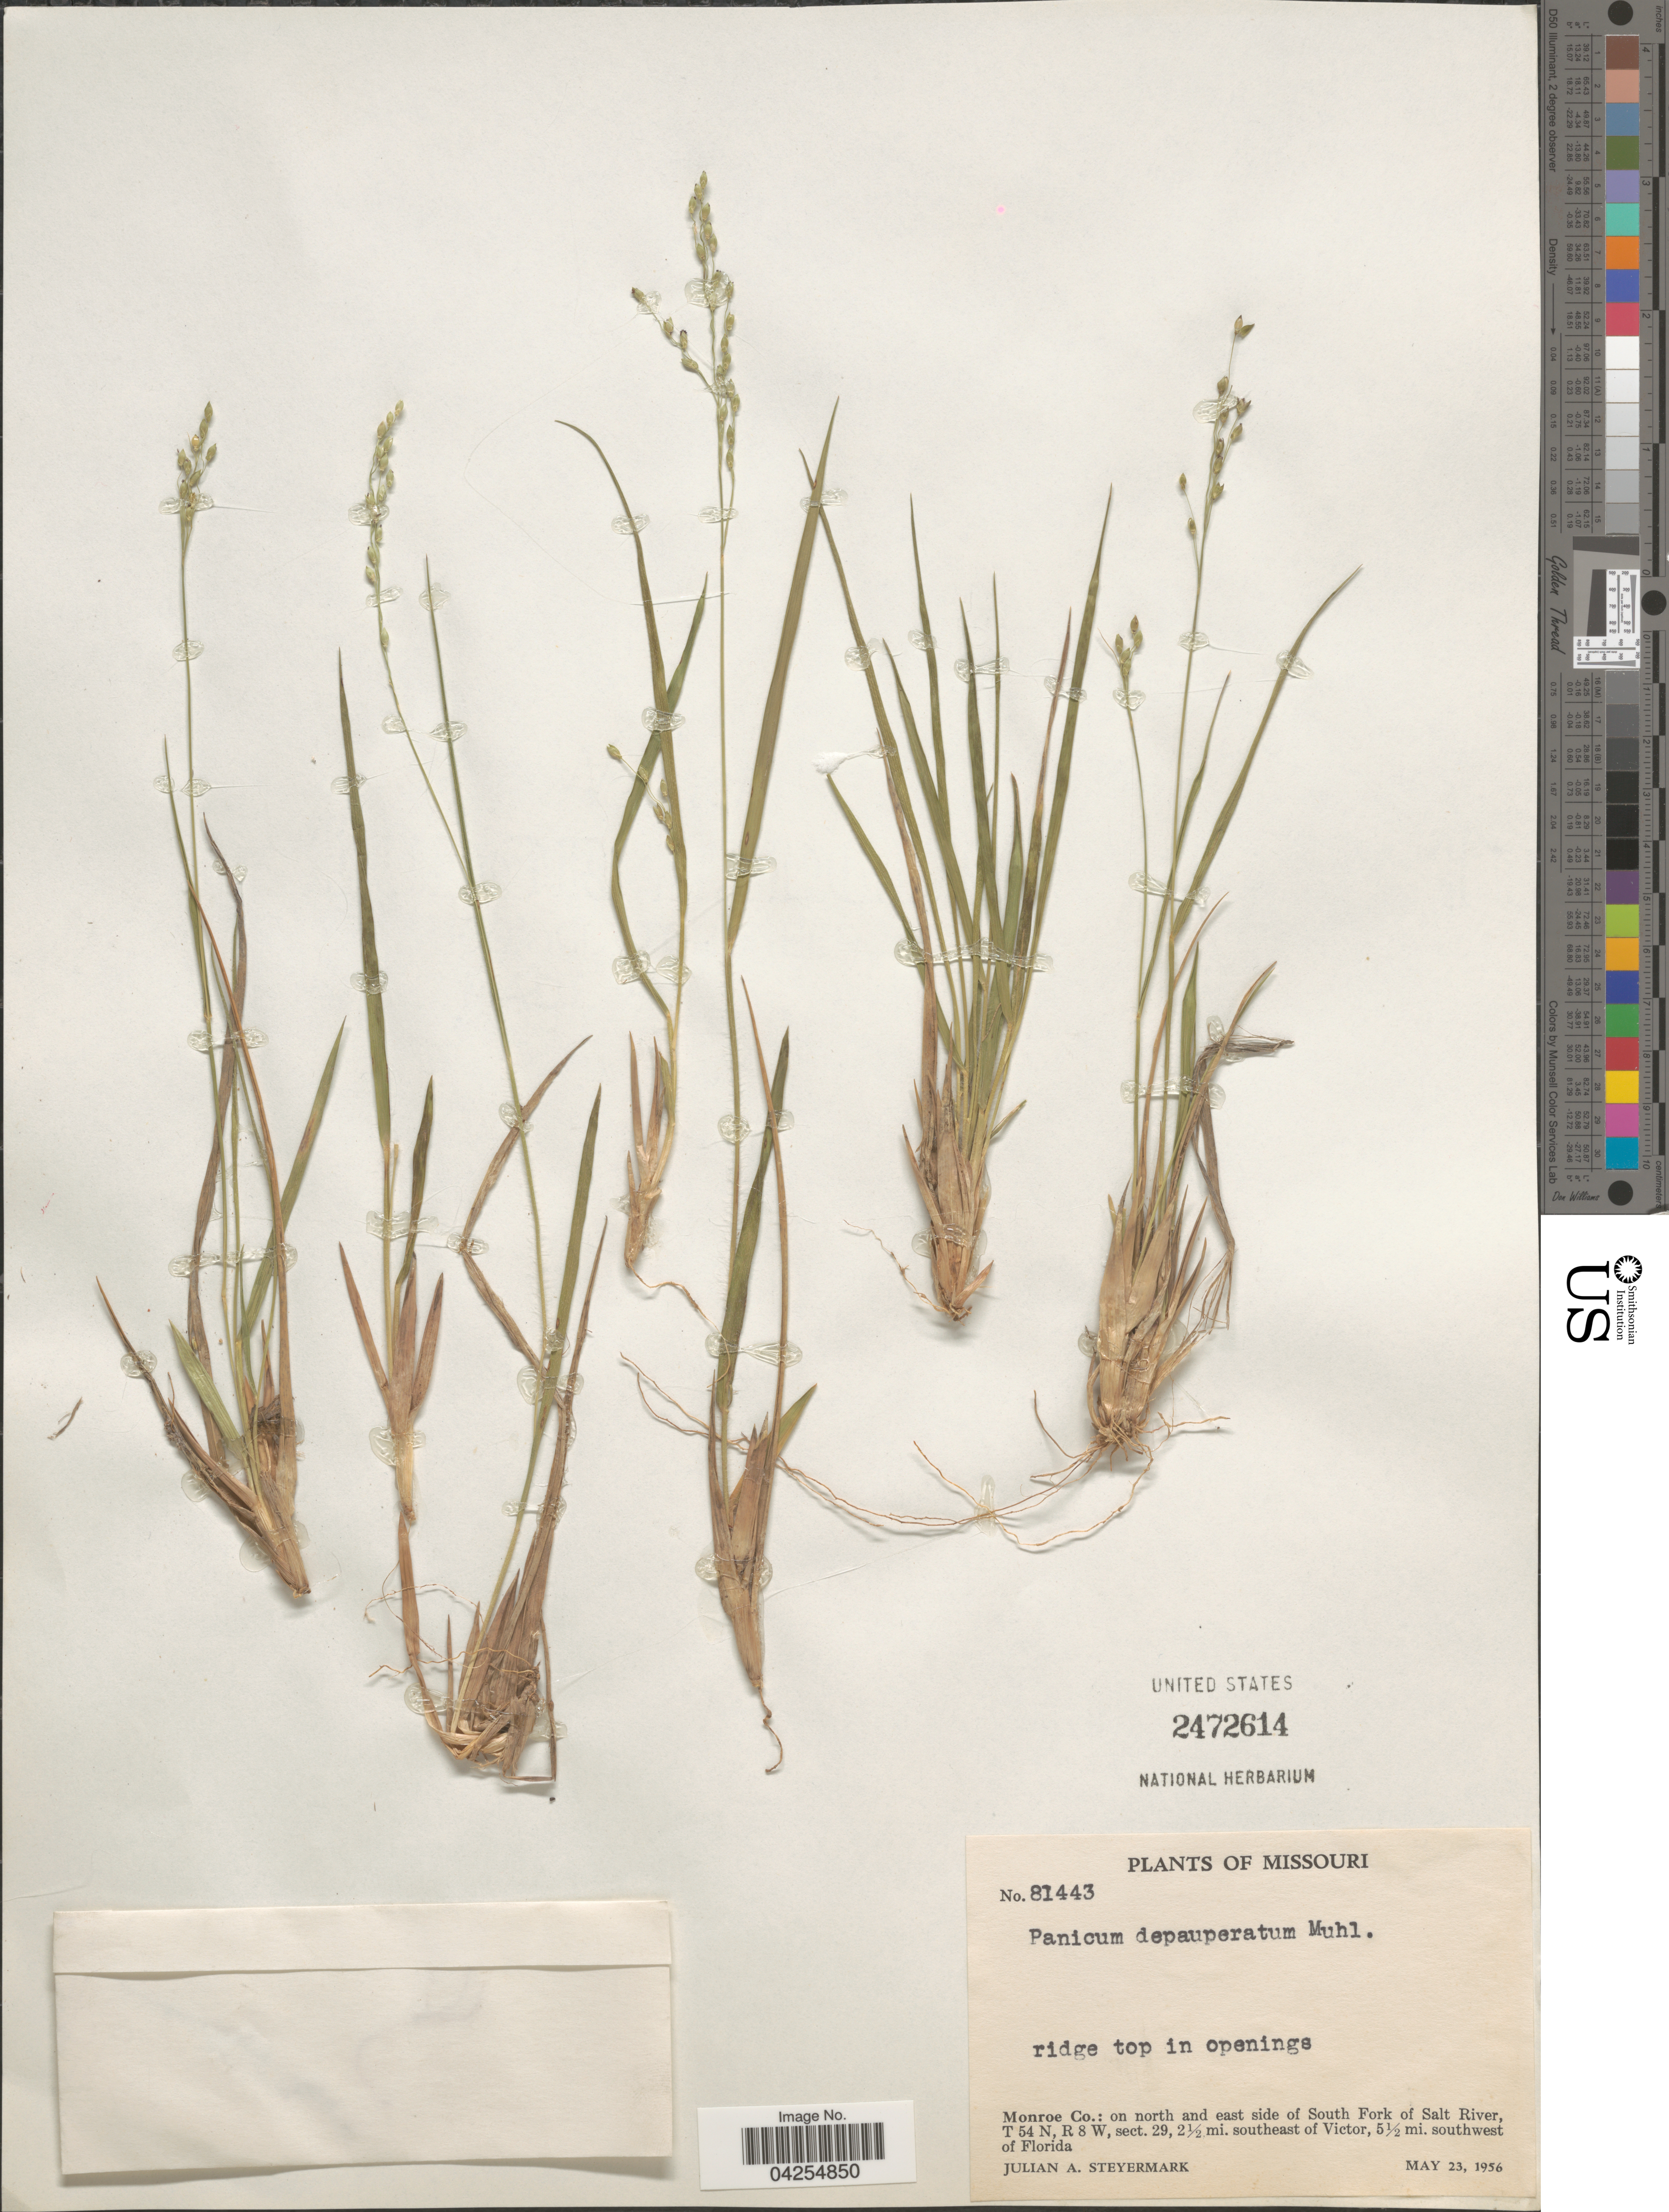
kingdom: Plantae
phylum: Tracheophyta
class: Liliopsida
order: Poales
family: Poaceae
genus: Dichanthelium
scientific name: Dichanthelium depauperatum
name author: (Muhl.) Gould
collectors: J. Steyermark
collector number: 81443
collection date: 1956-05-23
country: United States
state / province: Missouri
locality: Ridge top in openings. Monroe Co.: on north and east side of South Fork of Salt River, T 54 N, R 8 W, sect. 29, 2½ mi. southeast of Victor, 5½ mi. southwest of Florida.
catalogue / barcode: US 2472614